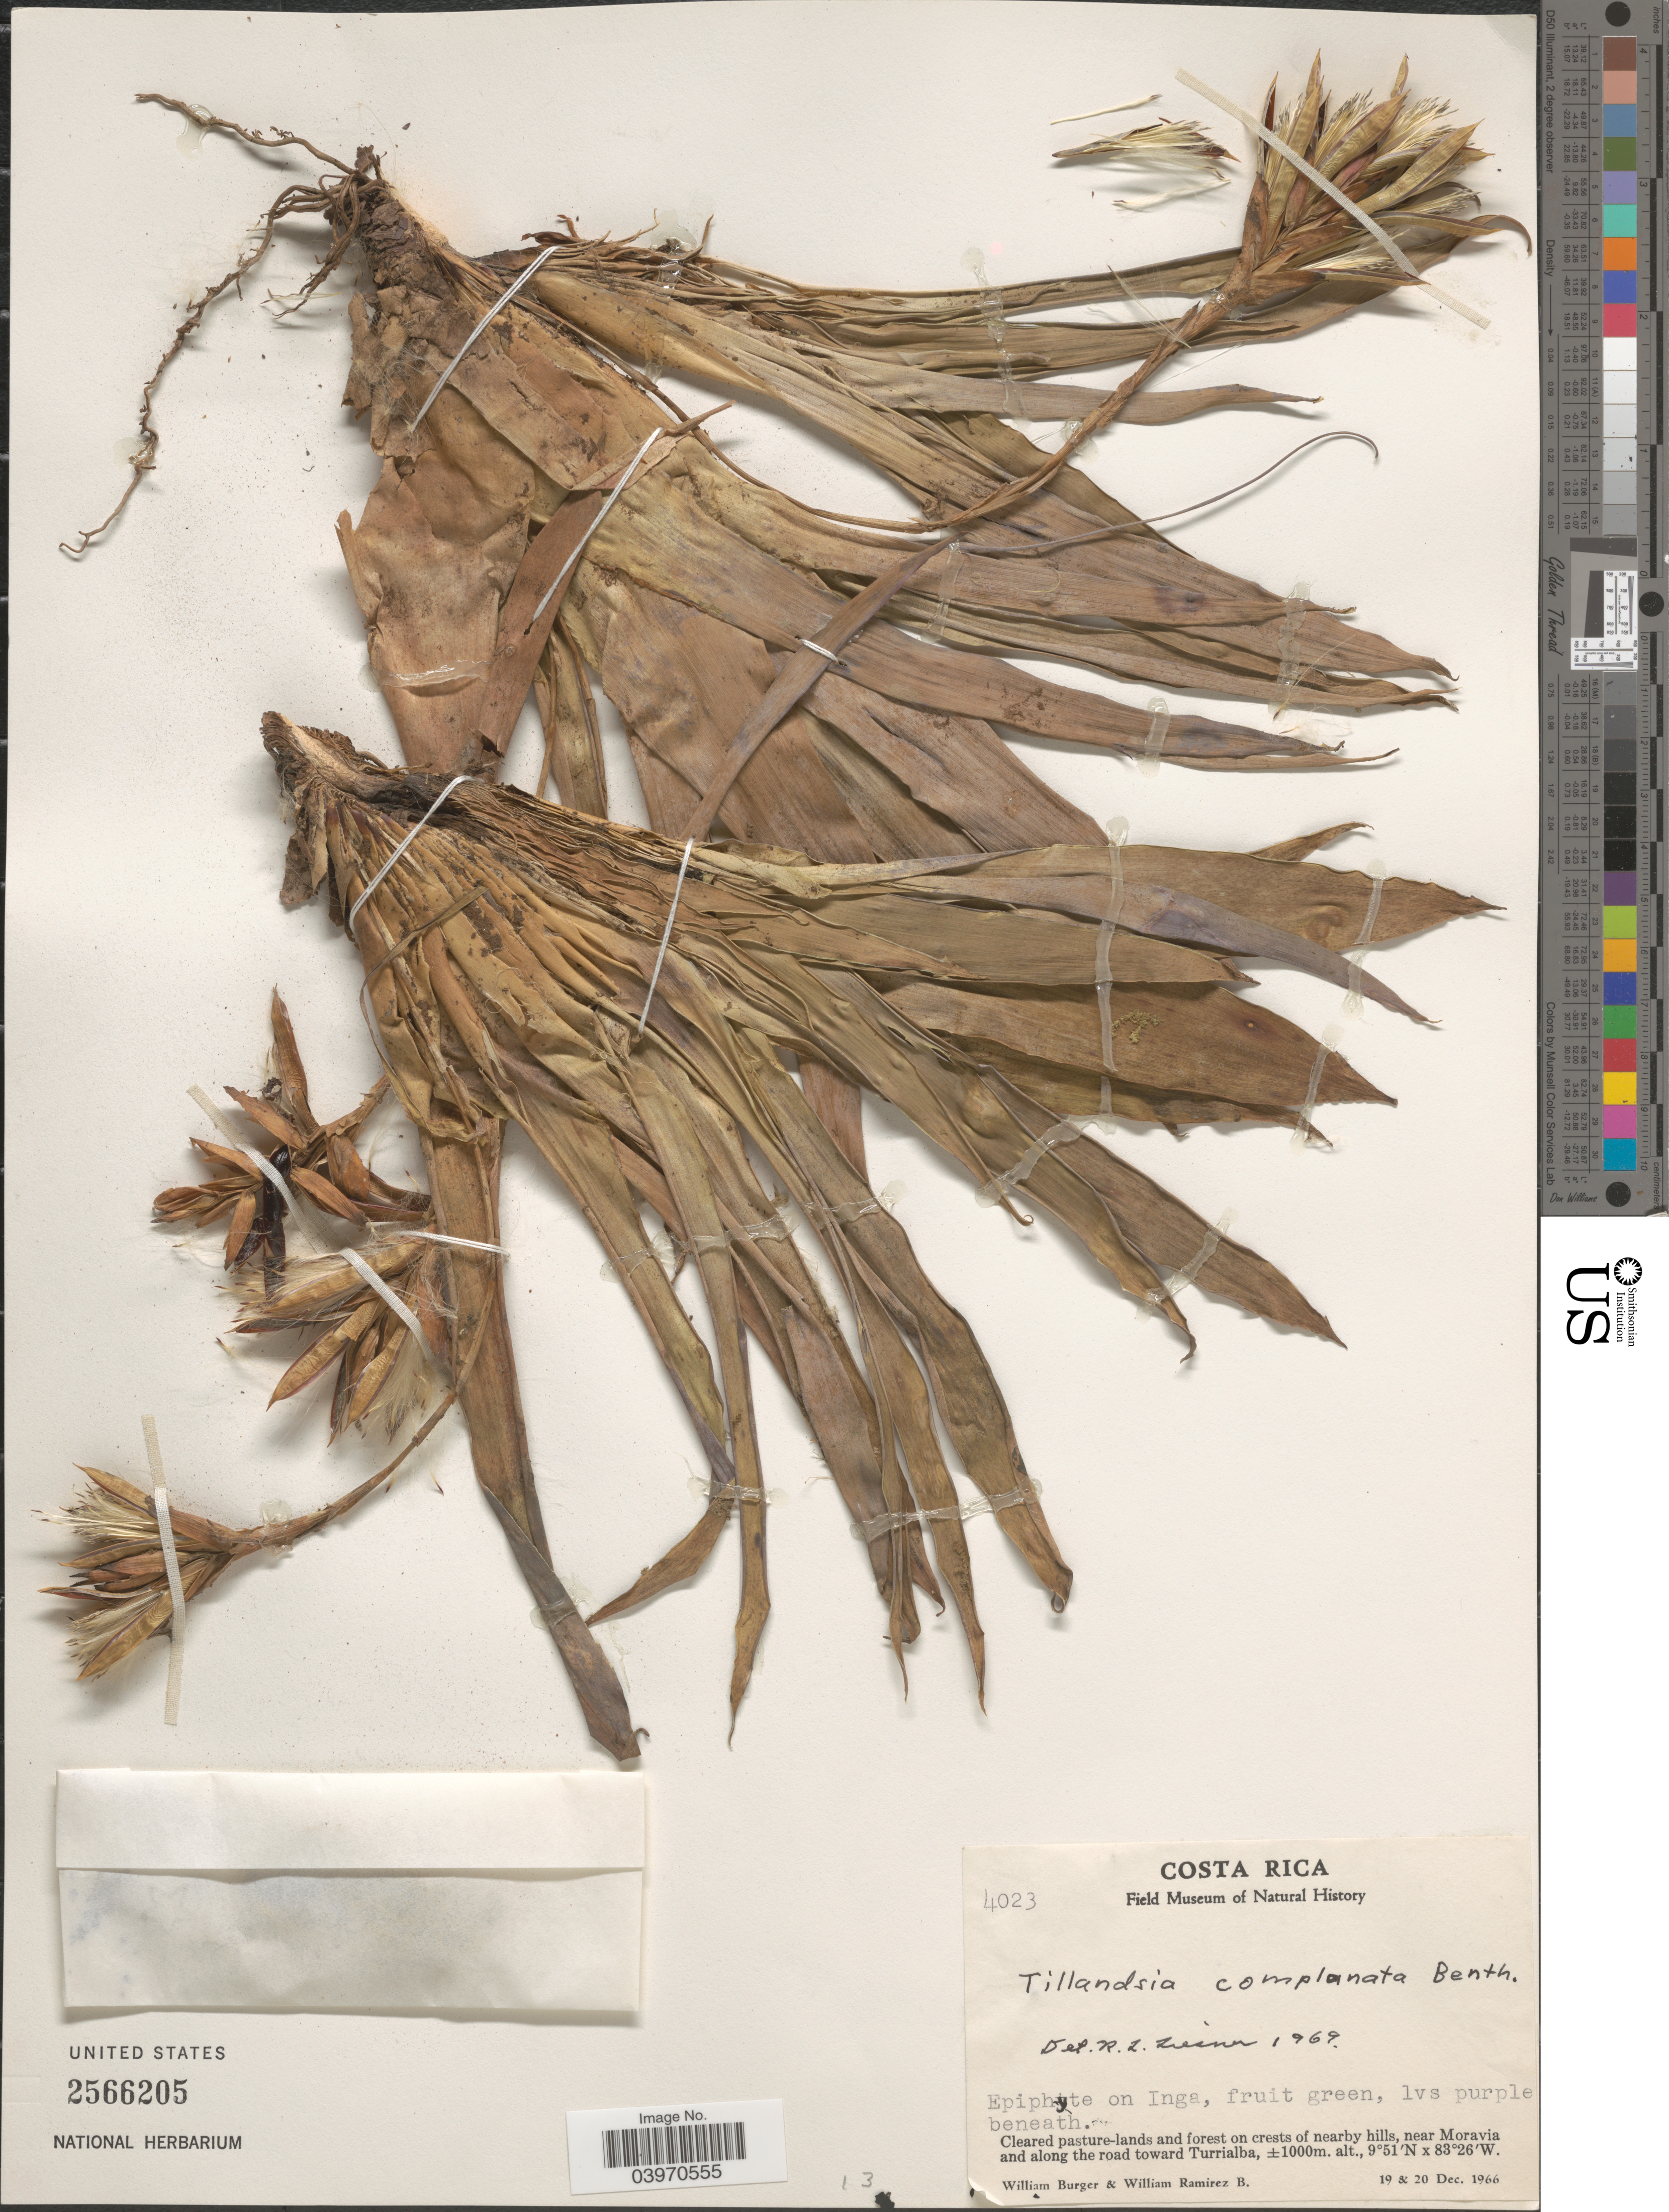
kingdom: Plantae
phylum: Tracheophyta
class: Liliopsida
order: Poales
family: Bromeliaceae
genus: Tillandsia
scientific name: Tillandsia complanata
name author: Benth.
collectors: W. Burger & W. Ramirez B.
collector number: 4023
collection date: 1966-12-19/1966-12-20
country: Costa Rica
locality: Cleared pasture-lands and forest on crests of nearby hills, near Moravia and along the road toward Turrialba.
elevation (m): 1000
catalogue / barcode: US 2566205